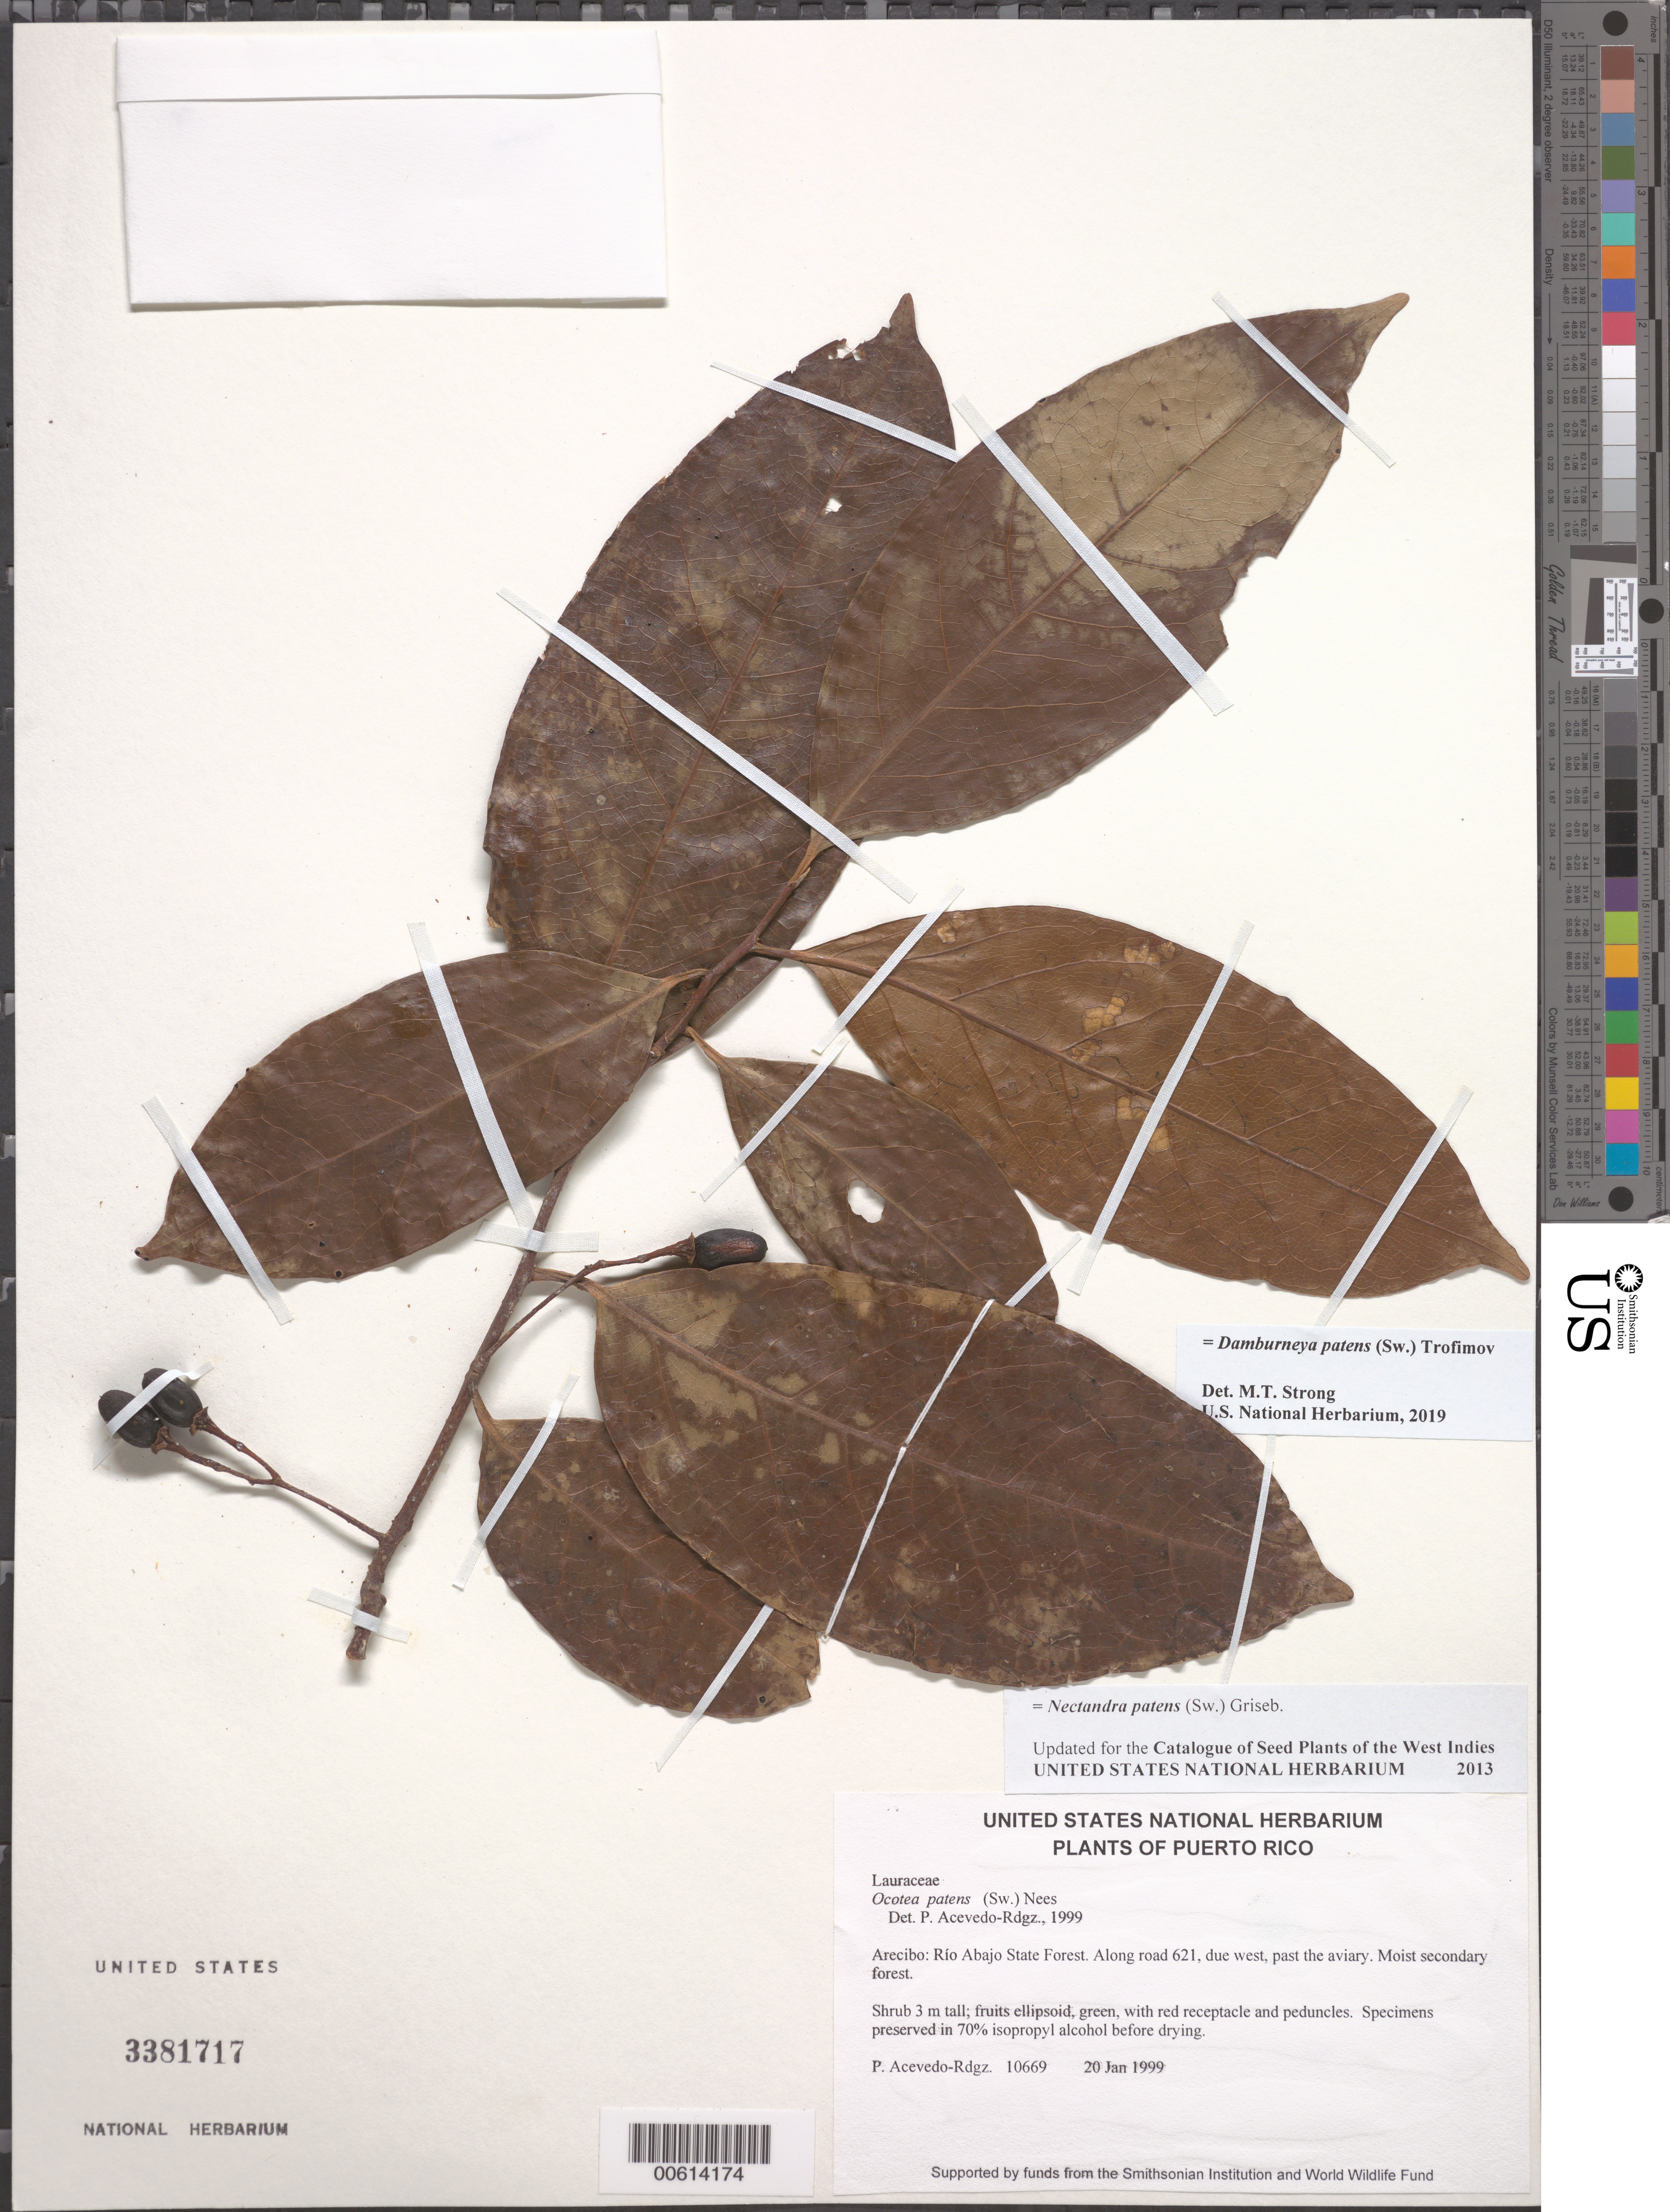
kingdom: Plantae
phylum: Tracheophyta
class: Magnoliopsida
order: Laurales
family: Lauraceae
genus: Damburneya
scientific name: Damburneya patens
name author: (Sw.) Trofimov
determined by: Strong, M. T., (US), Smithsonian Institution - National Museum of Natural History (UNITED STATES)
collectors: P. Acevedo-Rodr.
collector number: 10669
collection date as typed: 20 Jan 1999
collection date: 1999-01-20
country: Puerto Rico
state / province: Arecibo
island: Puerto Rico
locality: Arecibo; Río Abajo State Forest. Along road 621, due west, past the aviary.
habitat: Moist secondary forest.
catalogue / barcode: US 3381717